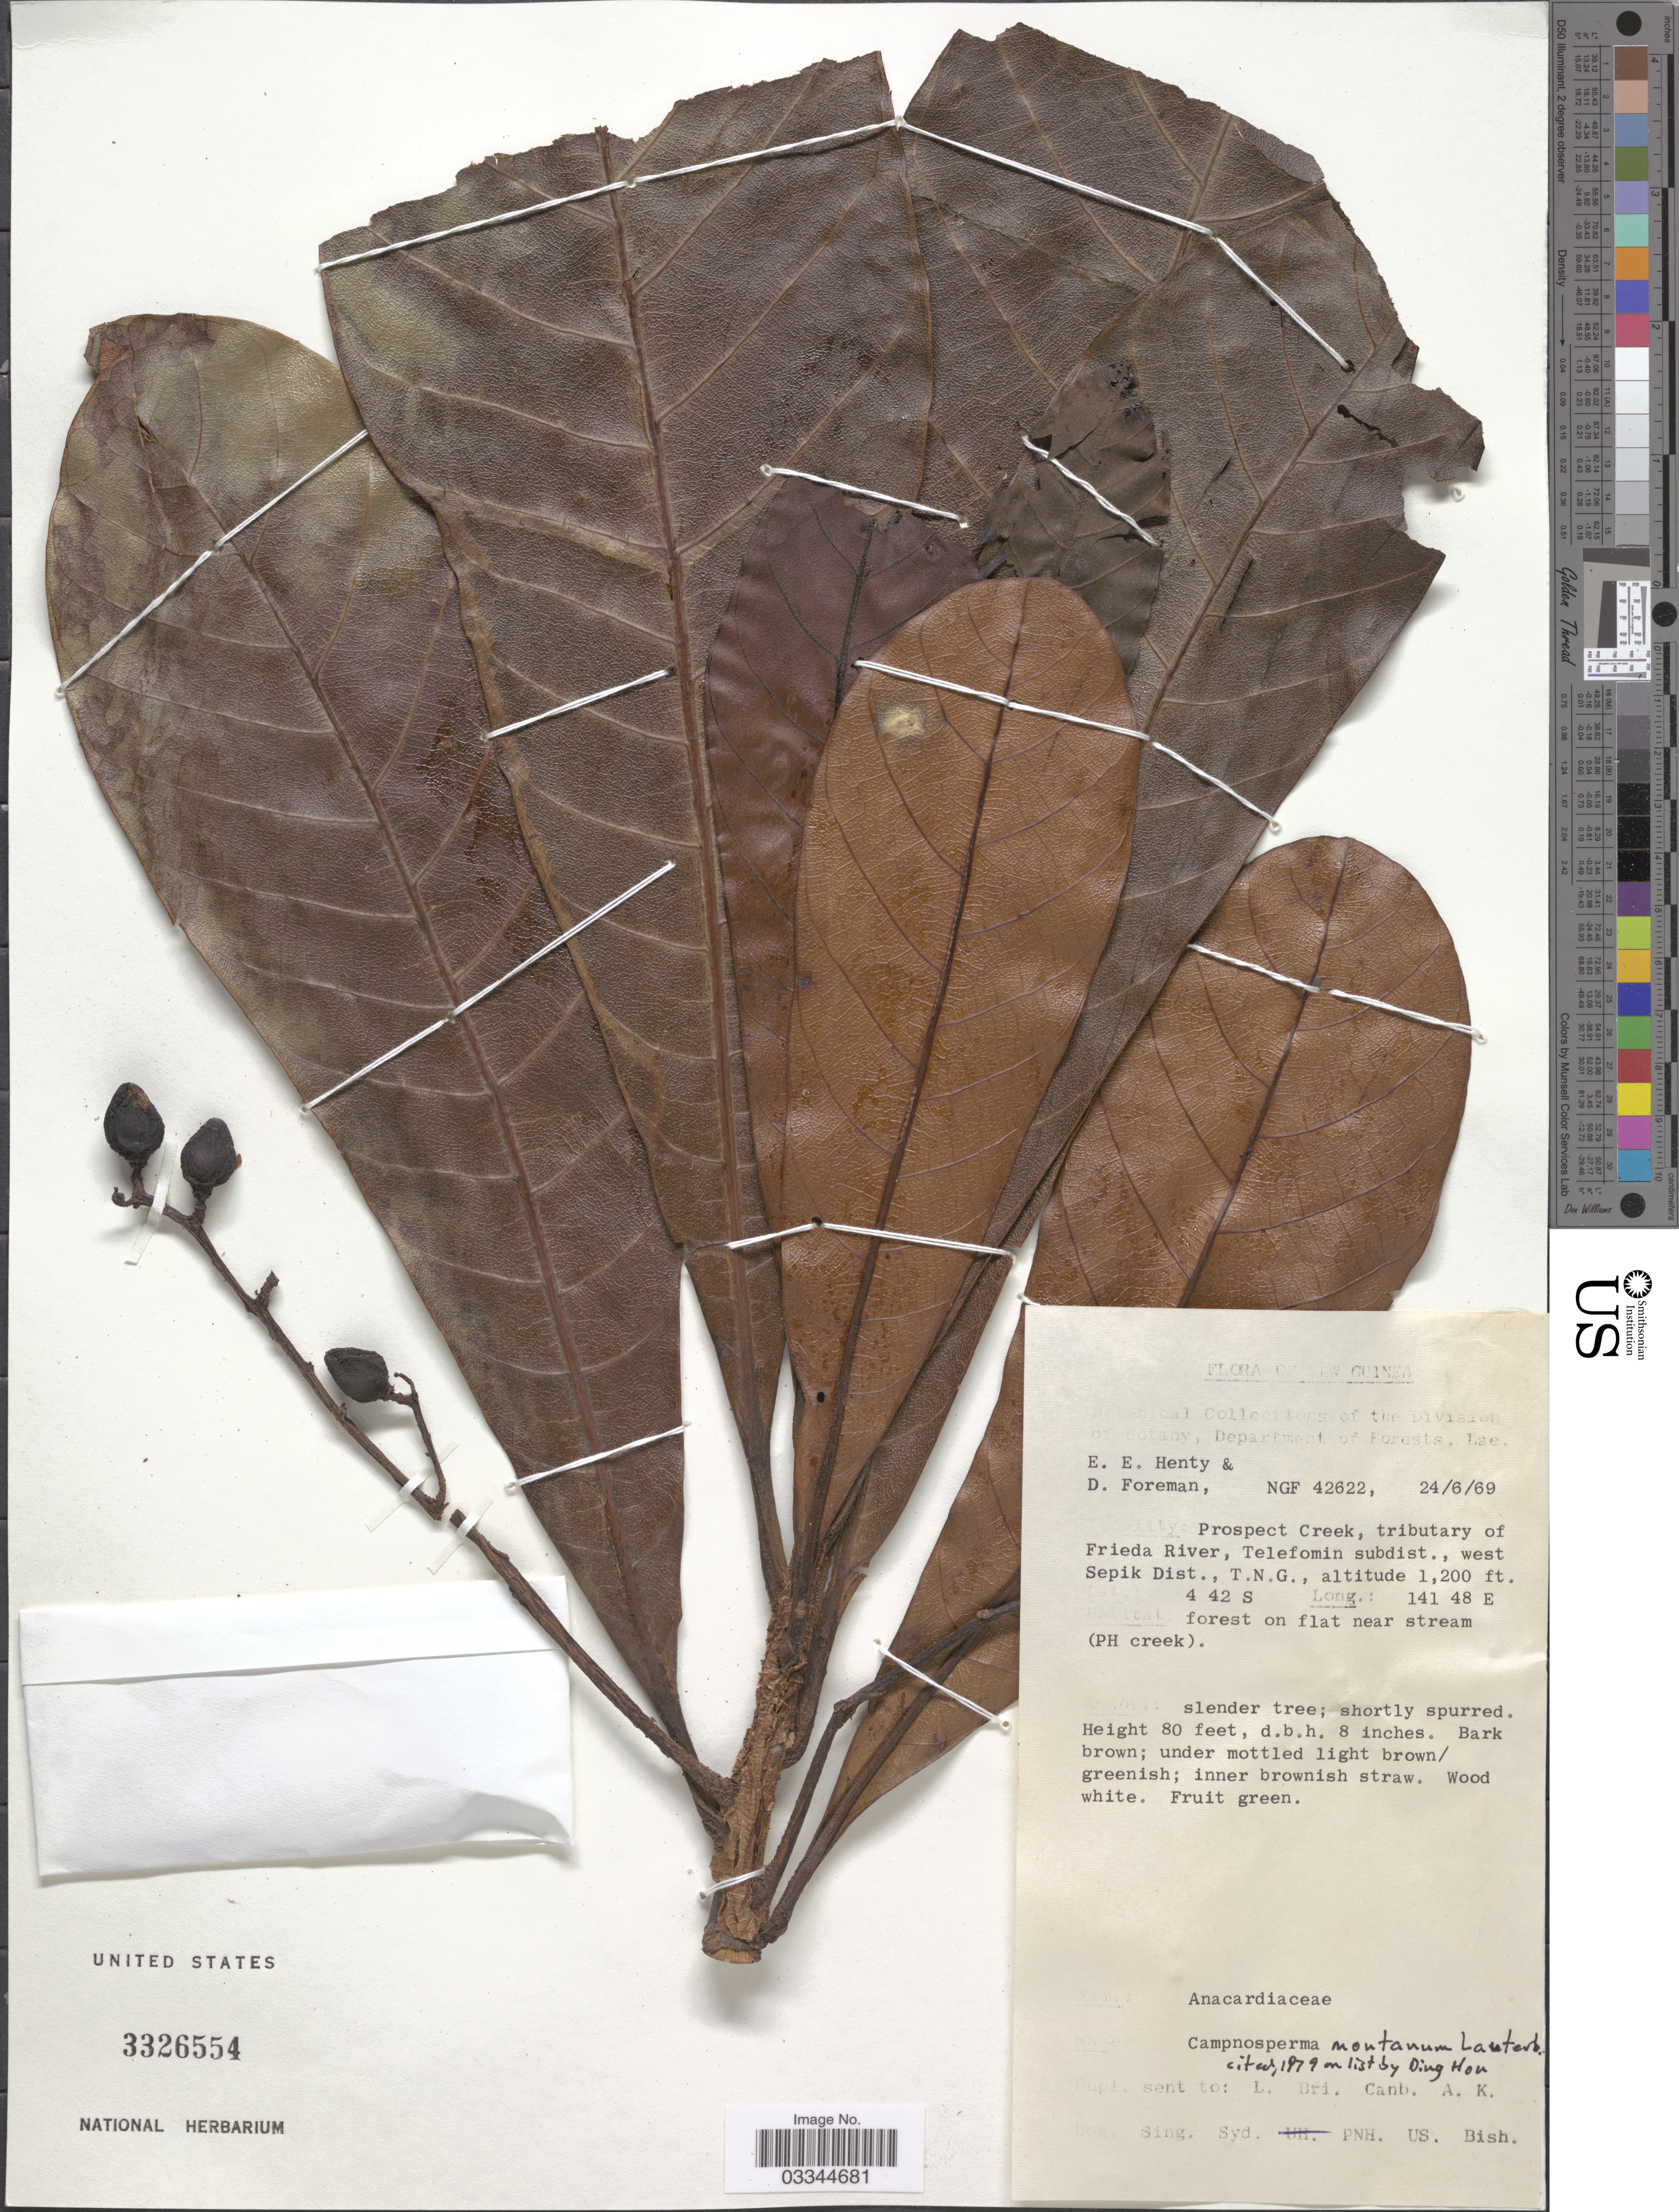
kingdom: Plantae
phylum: Tracheophyta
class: Magnoliopsida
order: Sapindales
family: Anacardiaceae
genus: Campnosperma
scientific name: Campnosperma montanum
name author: Lauterb.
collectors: E. Henty & D. Foreman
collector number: NGF42622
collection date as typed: Transcribed d/m/y: 24/6/69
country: Papua New Guinea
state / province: Sandaun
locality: New Guinea, Prospect Creek, tributary of Frieda River, Telefomin subdist., west Sepik Dist., T.N.G.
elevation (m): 366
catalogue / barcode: US 3326554